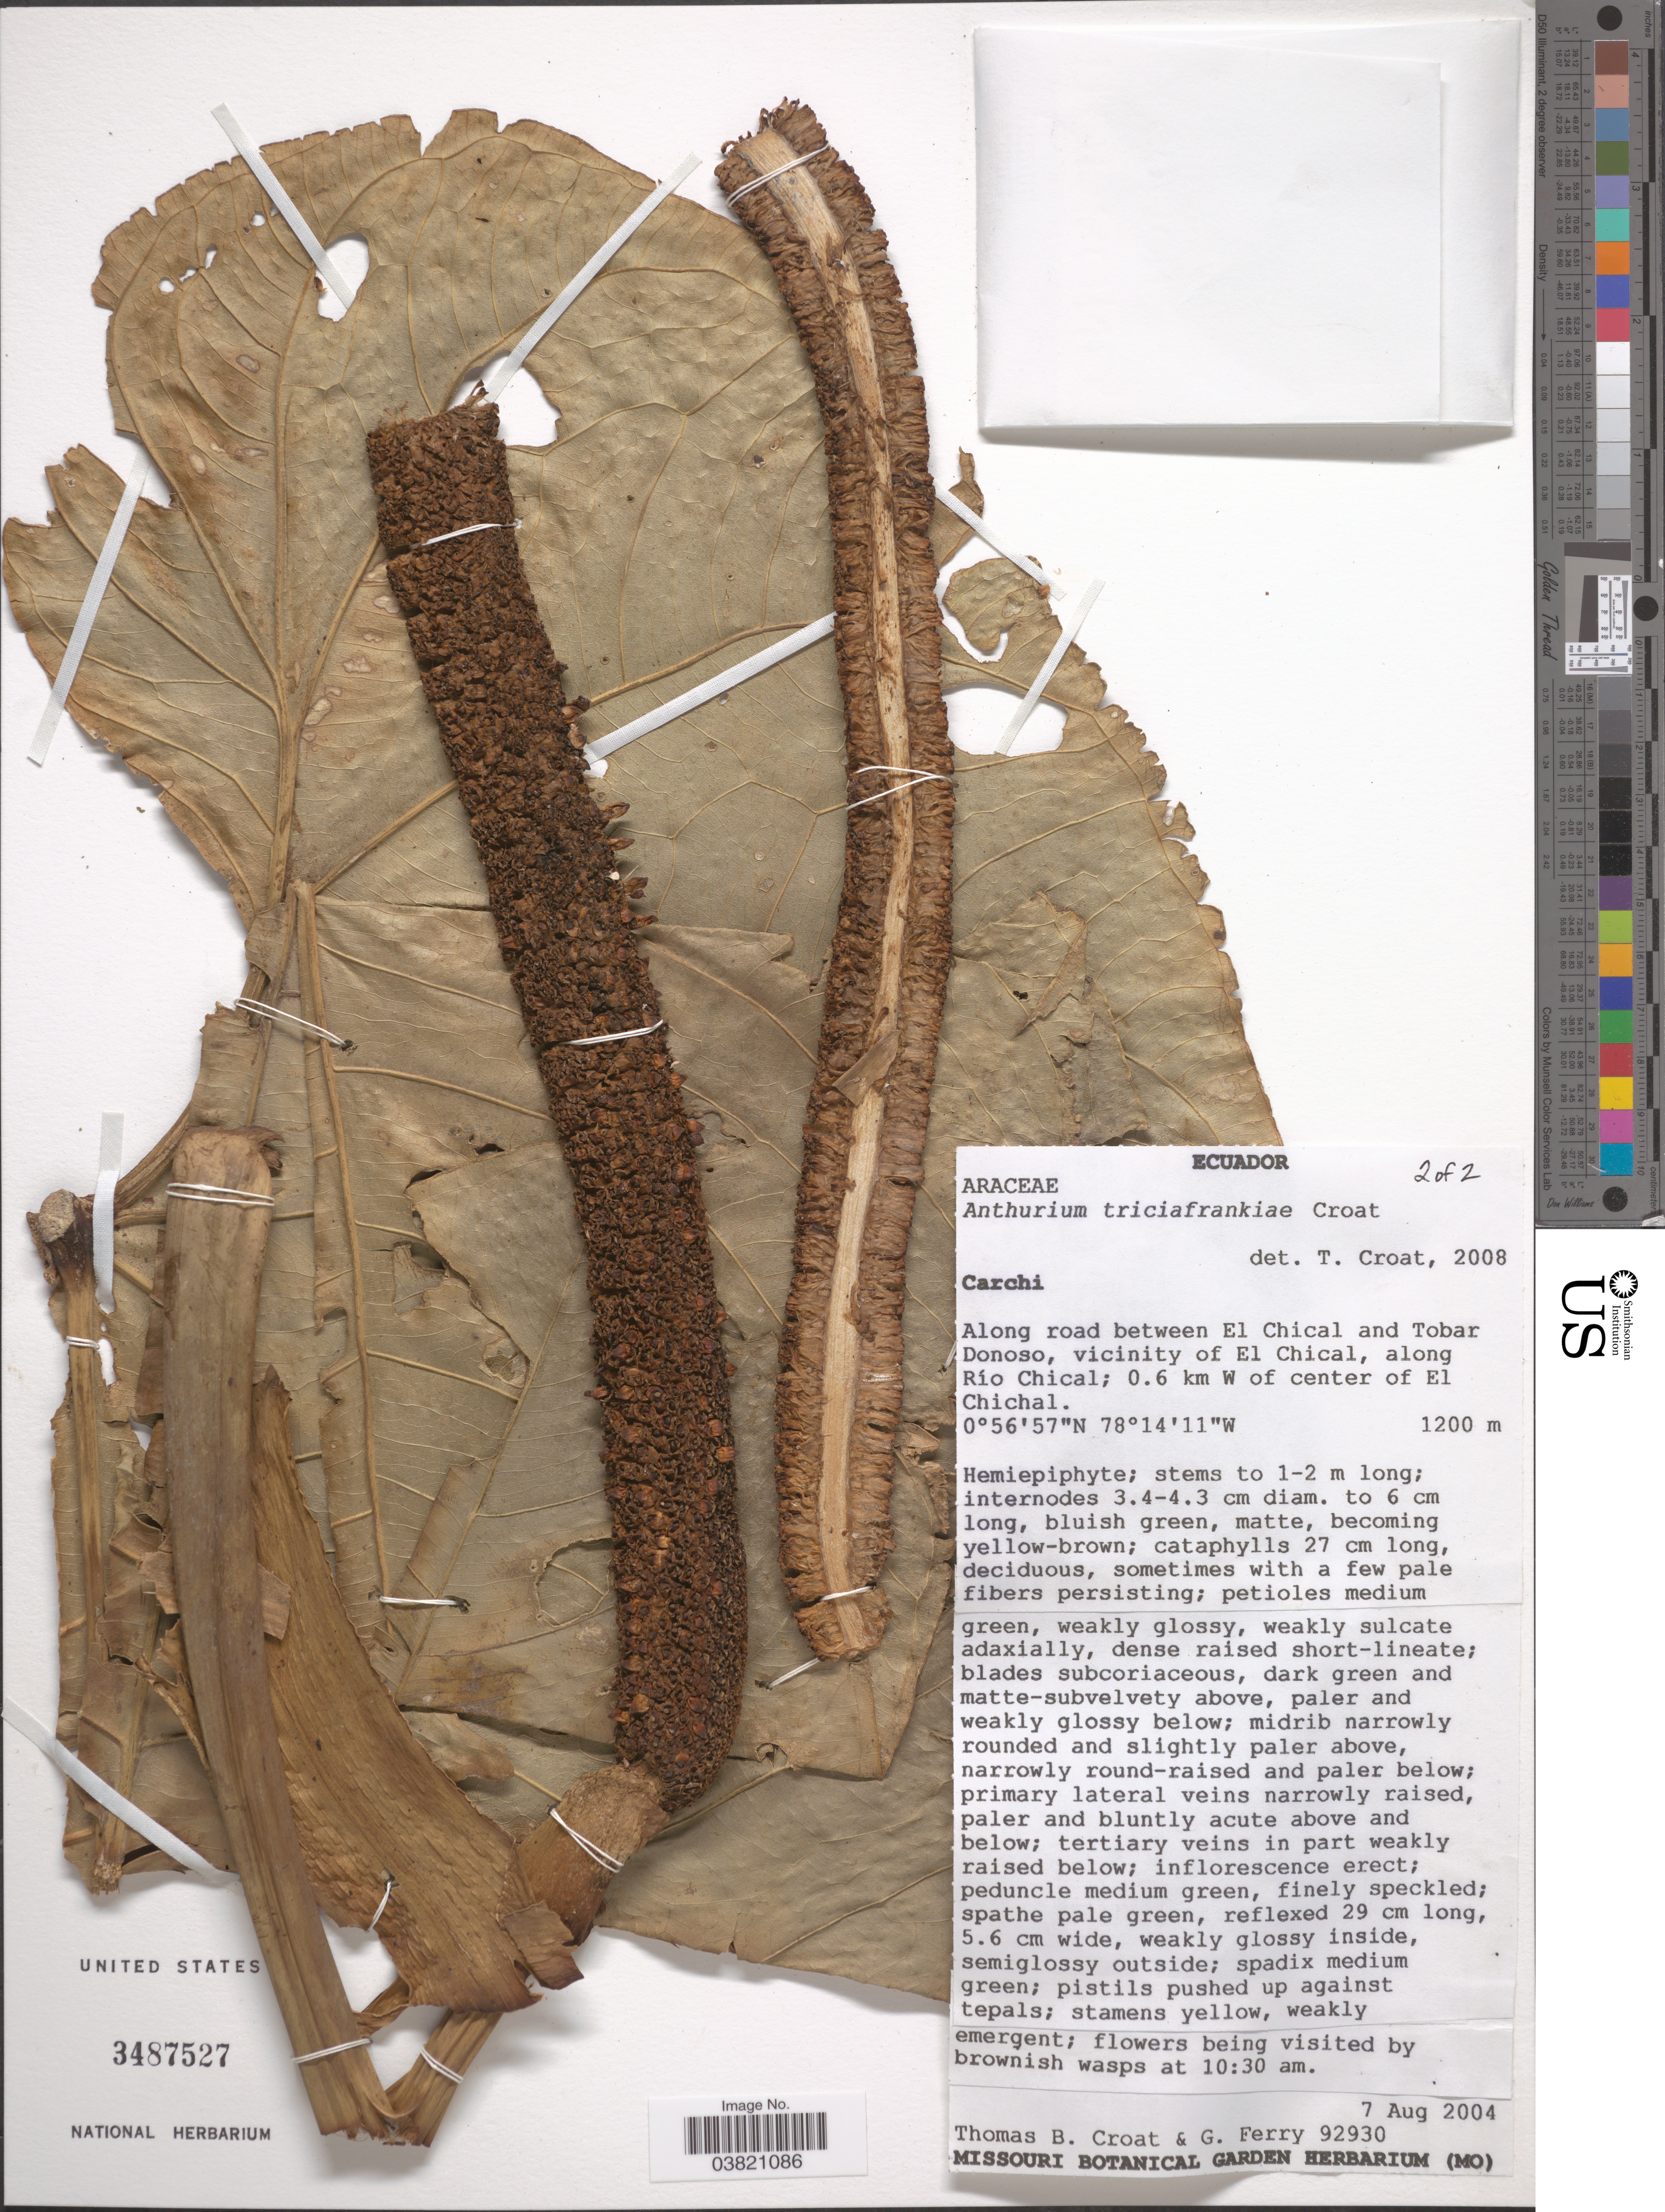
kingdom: Plantae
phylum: Tracheophyta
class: Liliopsida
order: Alismatales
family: Araceae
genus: Anthurium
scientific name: Anthurium triciafrankiae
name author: Croat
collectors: T. B. Croat & G. Ferry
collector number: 92930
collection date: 2004-08-07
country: Ecuador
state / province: Carchi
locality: Along road between El Chical and Tobar Donoso, vicinity of El Chical, along Río Chical; 0.6 km W of center of El Chichal.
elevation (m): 1200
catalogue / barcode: US 3487527